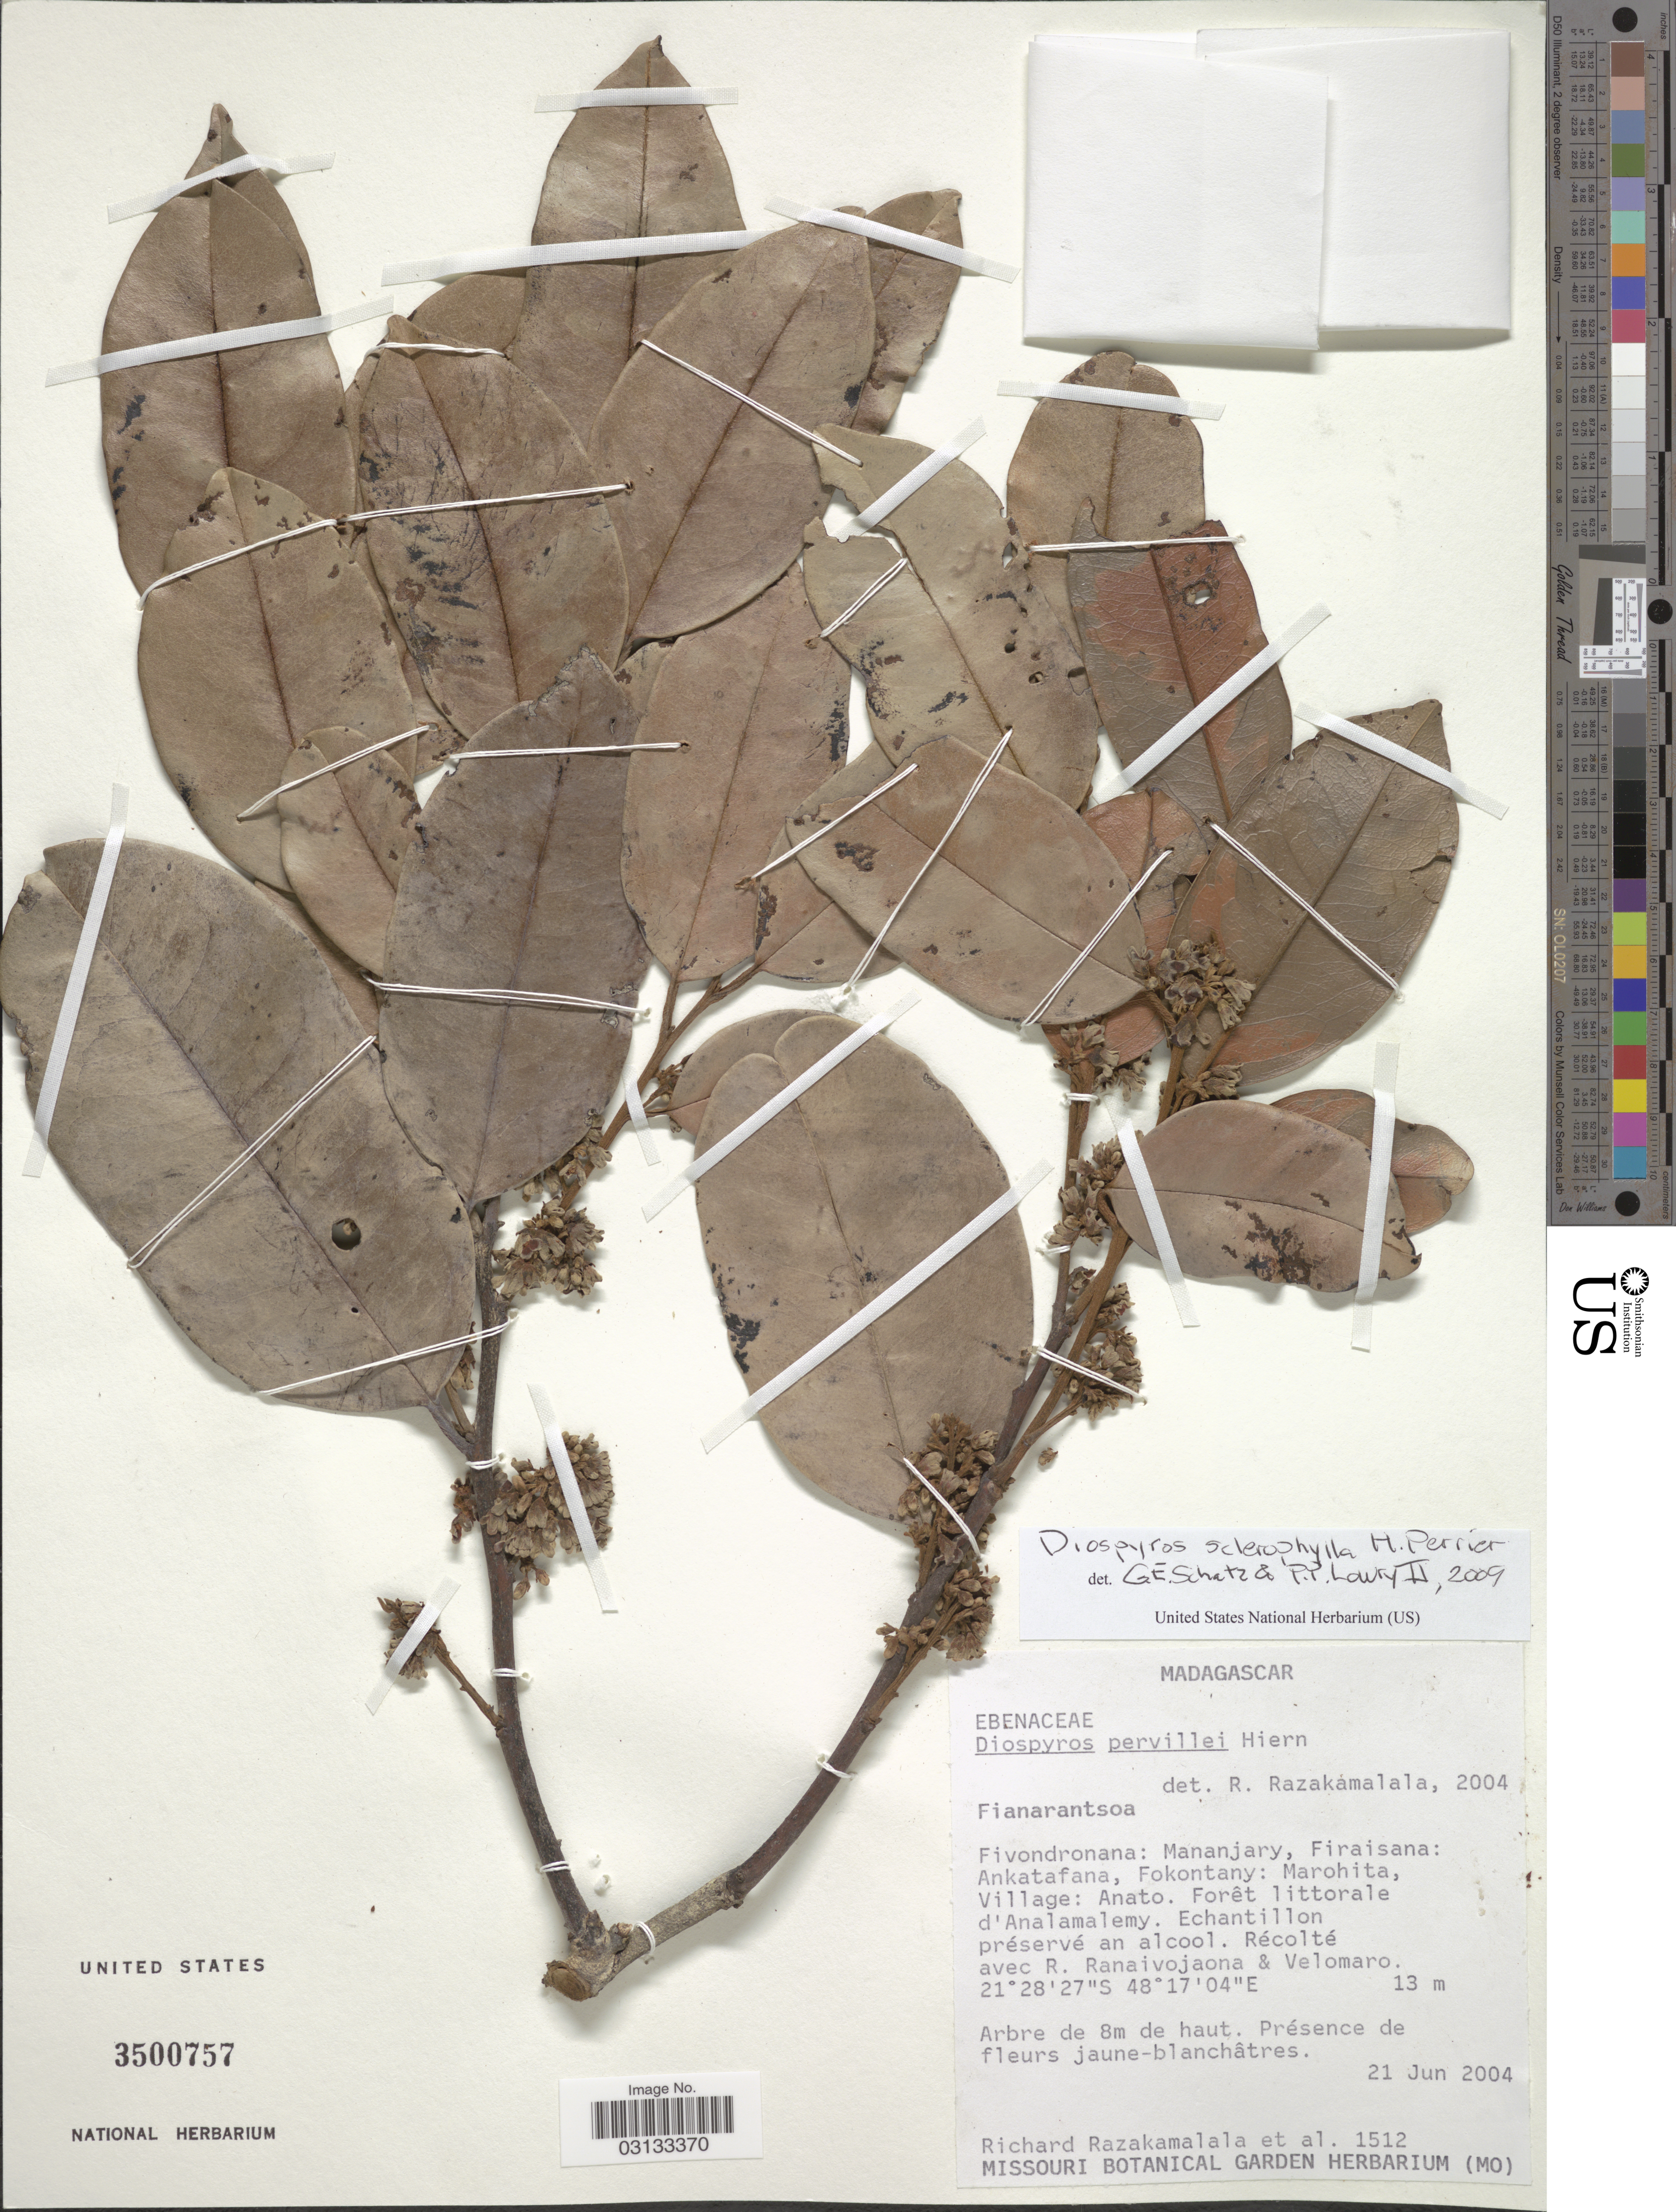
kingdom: Plantae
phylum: Tracheophyta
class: Magnoliopsida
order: Ericales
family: Ebenaceae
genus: Diospyros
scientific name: Diospyros sclerophylla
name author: H. Perrier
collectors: R. Razakamalala, R. Ranaivojaona & Velomaro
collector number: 1512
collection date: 2004-06-21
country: Madagascar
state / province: Vatovavy Fitovinany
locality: Fivondronana: Mananjary, Firaisana: Ankatafana, Fokontany: Marohita, Village: Anato.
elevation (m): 13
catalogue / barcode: US 3500757